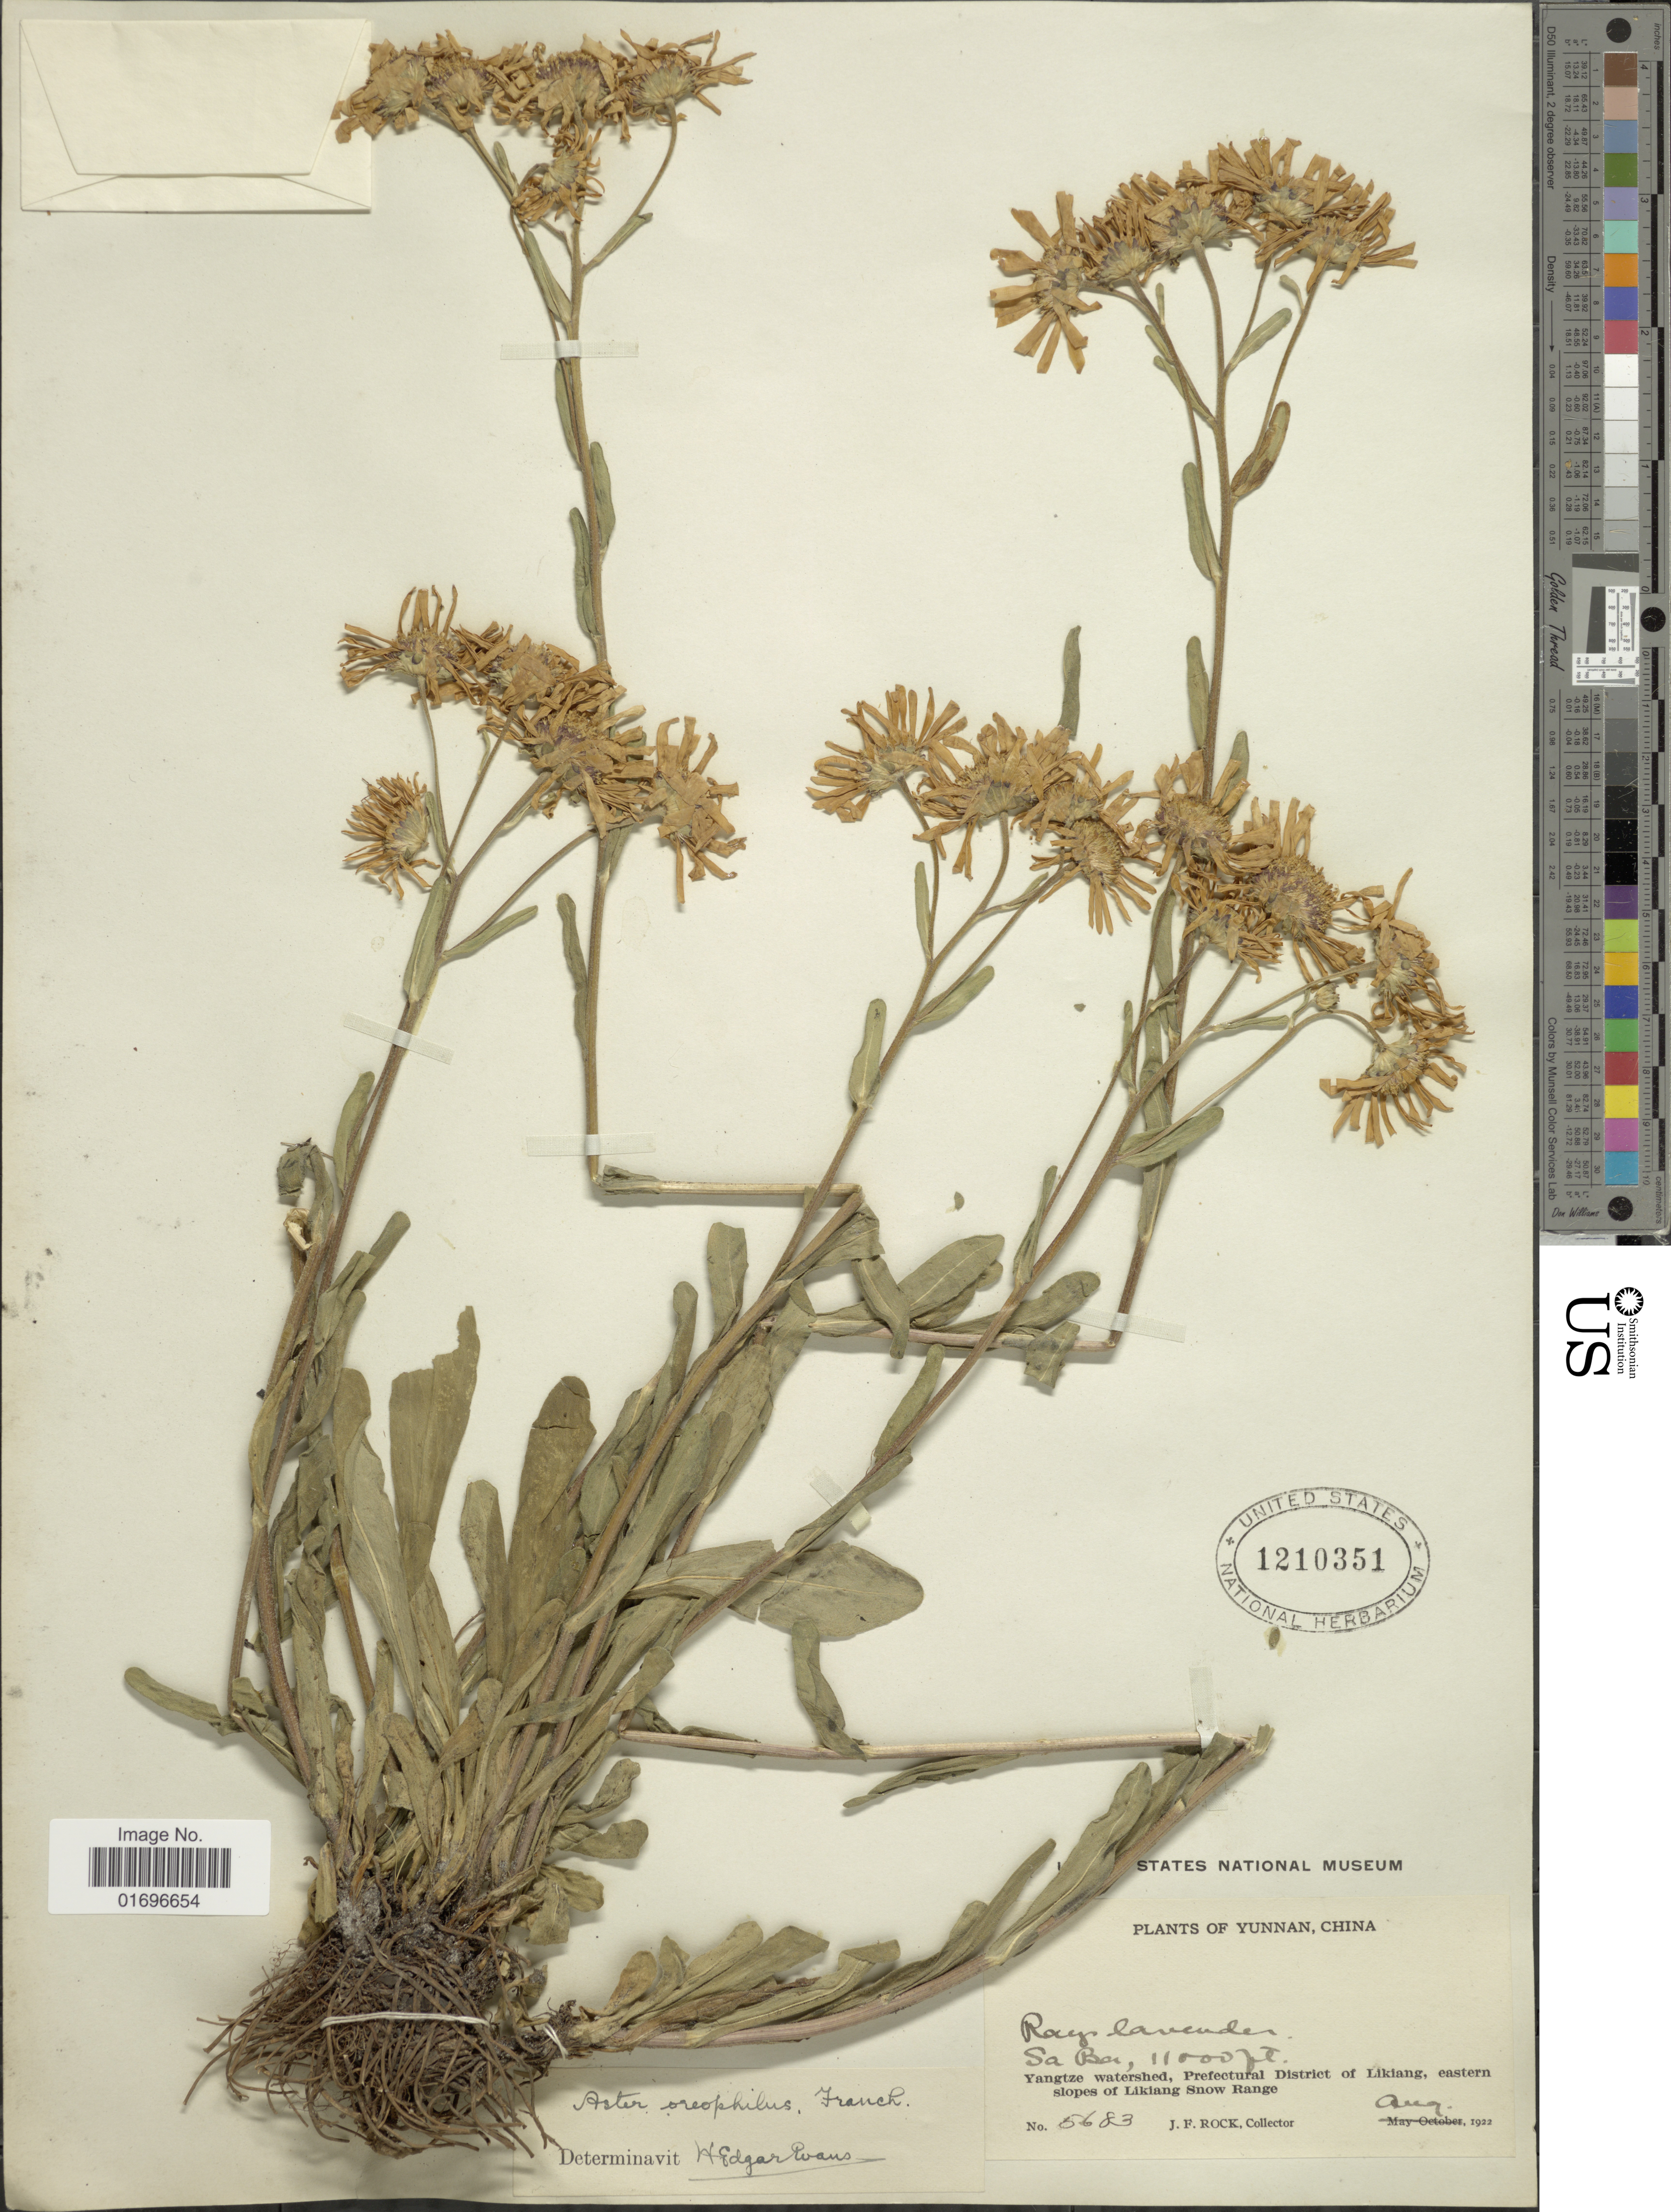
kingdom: Plantae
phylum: Tracheophyta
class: Magnoliopsida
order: Asterales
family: Asteraceae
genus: Aster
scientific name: Aster oreophilus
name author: Franch.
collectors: J. Rock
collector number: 5683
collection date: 1922-08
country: China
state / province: Yunnan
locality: Yunnan, China. Sa Ba. Yangtze watershed, Prefectural District of Likiang, eastern slopes of Likiang Snow Range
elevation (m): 3353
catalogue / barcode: US 1210351